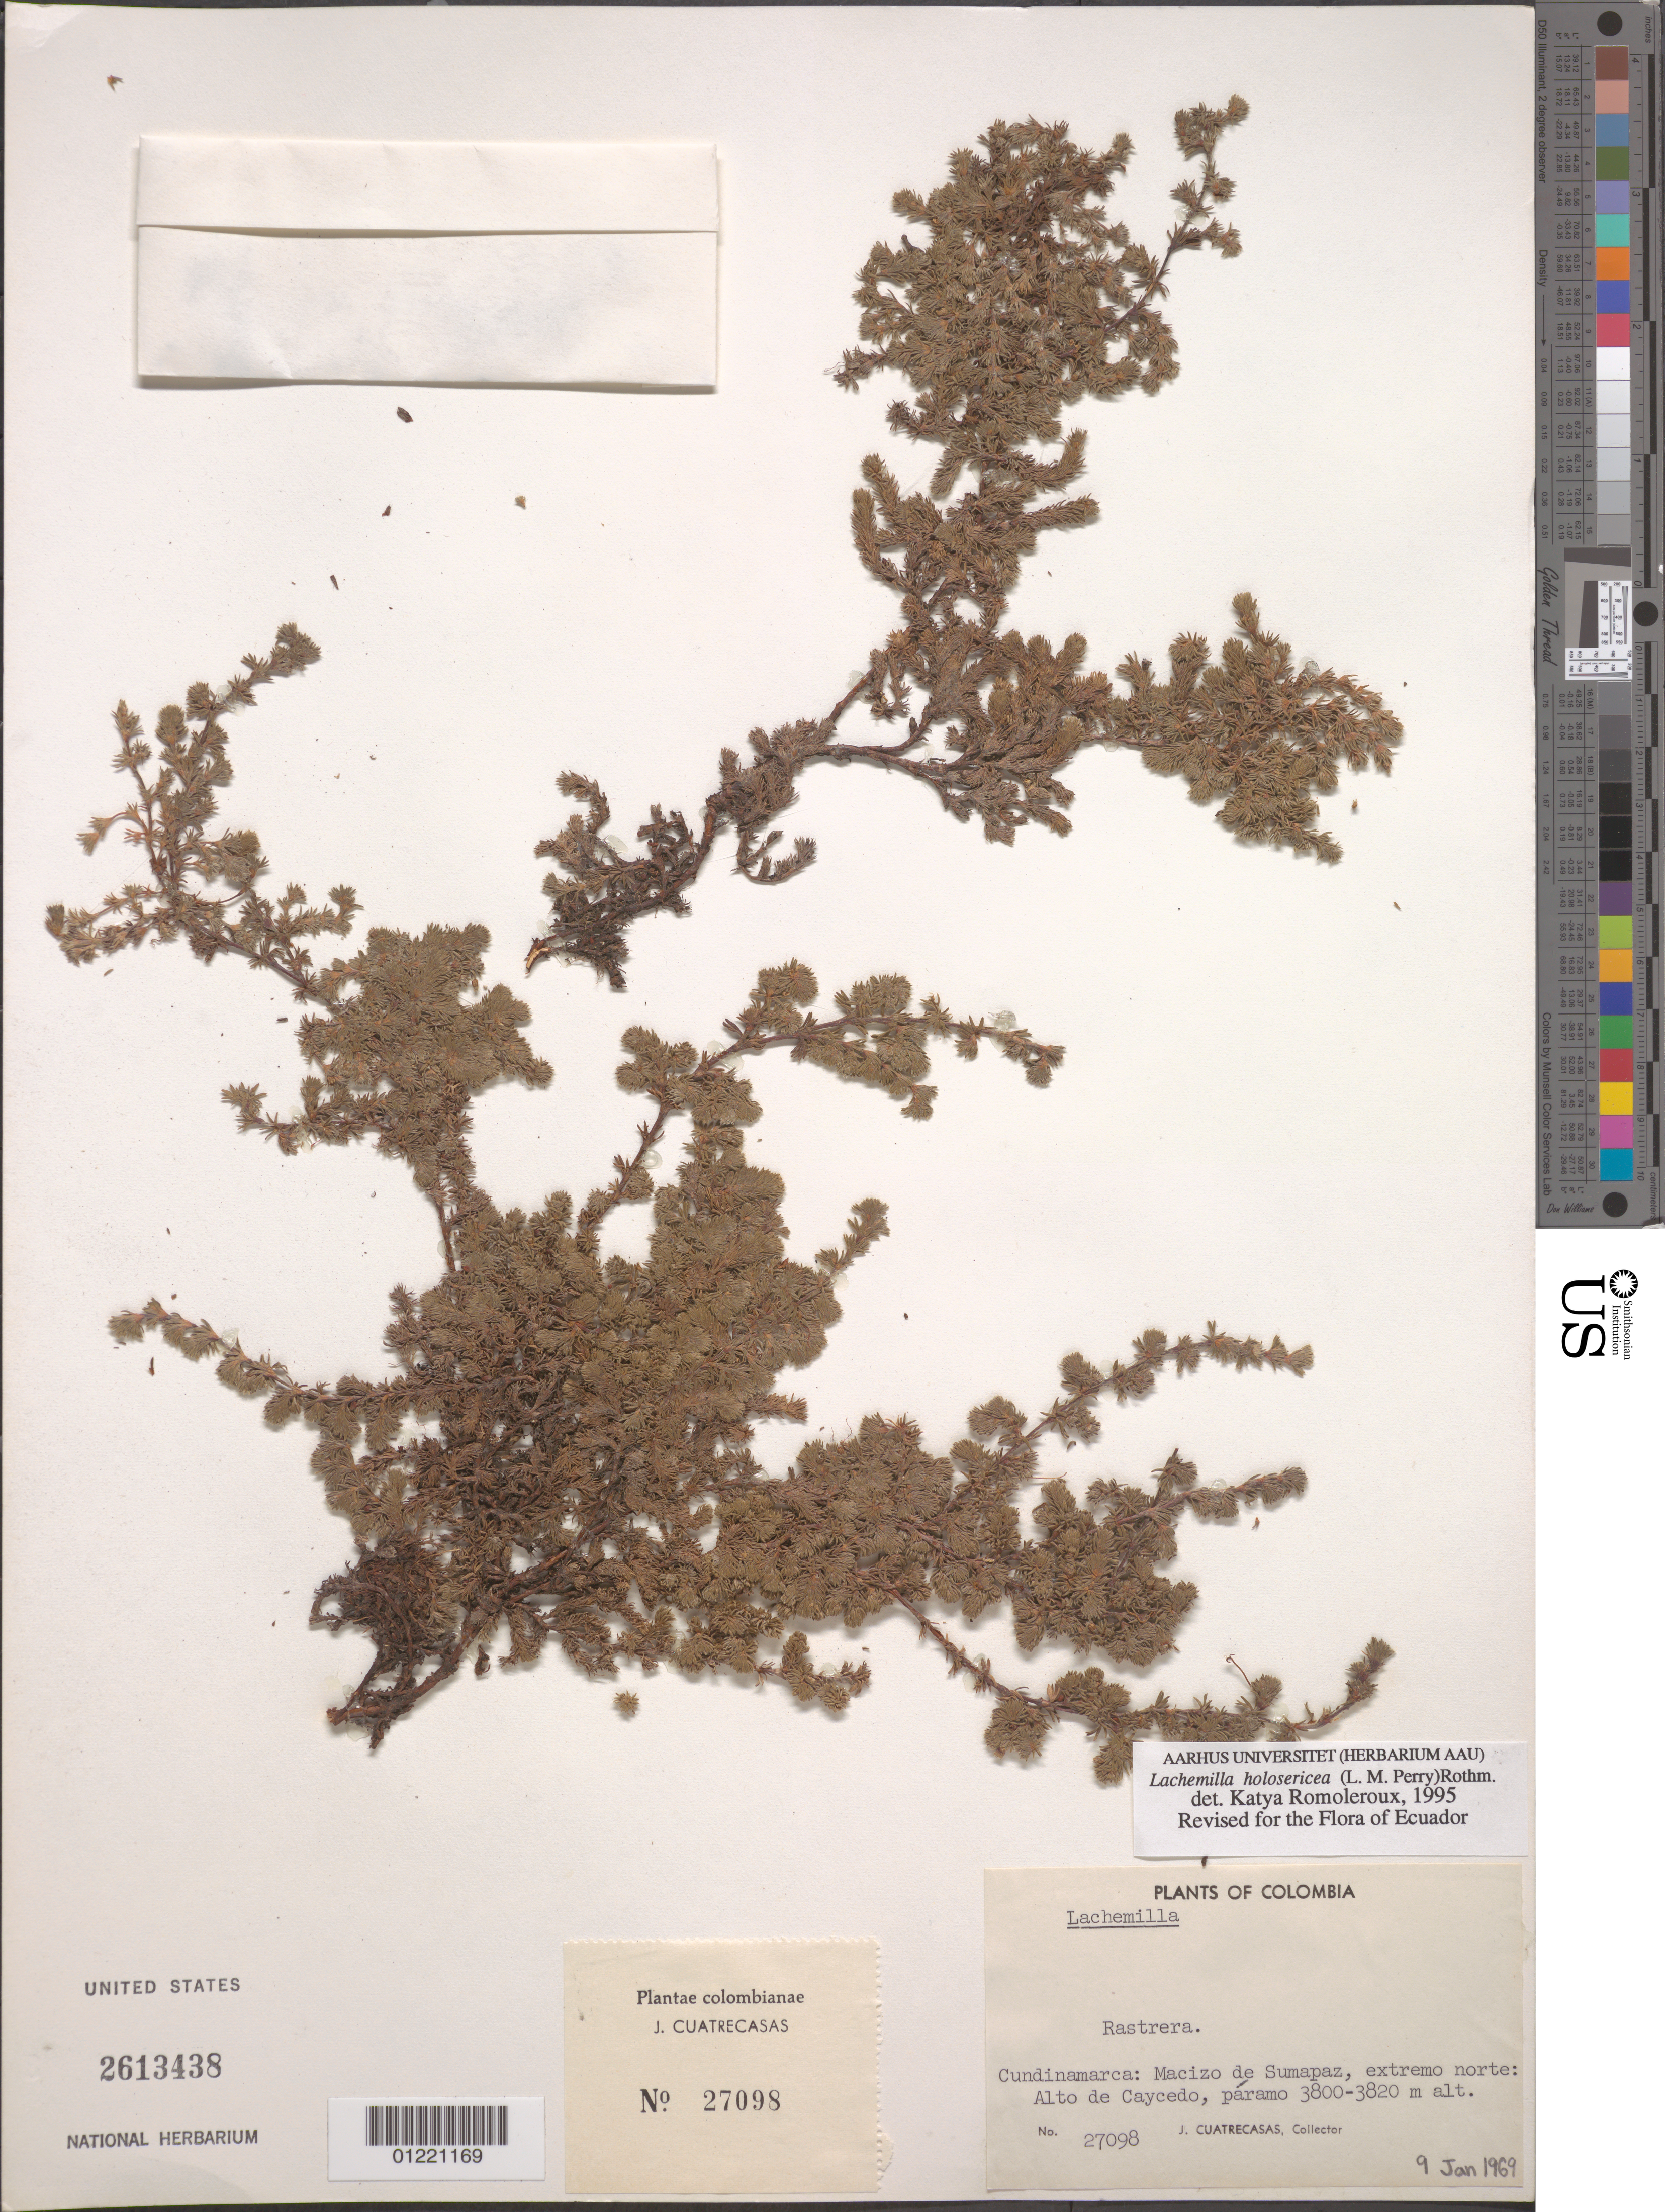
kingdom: Plantae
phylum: Tracheophyta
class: Magnoliopsida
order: Rosales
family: Rosaceae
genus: Lachemilla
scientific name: Lachemilla holosericea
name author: (L.M. Perry) Rothm.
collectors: J. Cuatrecasas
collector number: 27098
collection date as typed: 09 Jan 1969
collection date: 1969-01-09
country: Colombia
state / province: Cundinamarca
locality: Macizo de Sumapaz, extremo norte; Alto de Caycedo.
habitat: paramo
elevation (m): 3800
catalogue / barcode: US 2613438